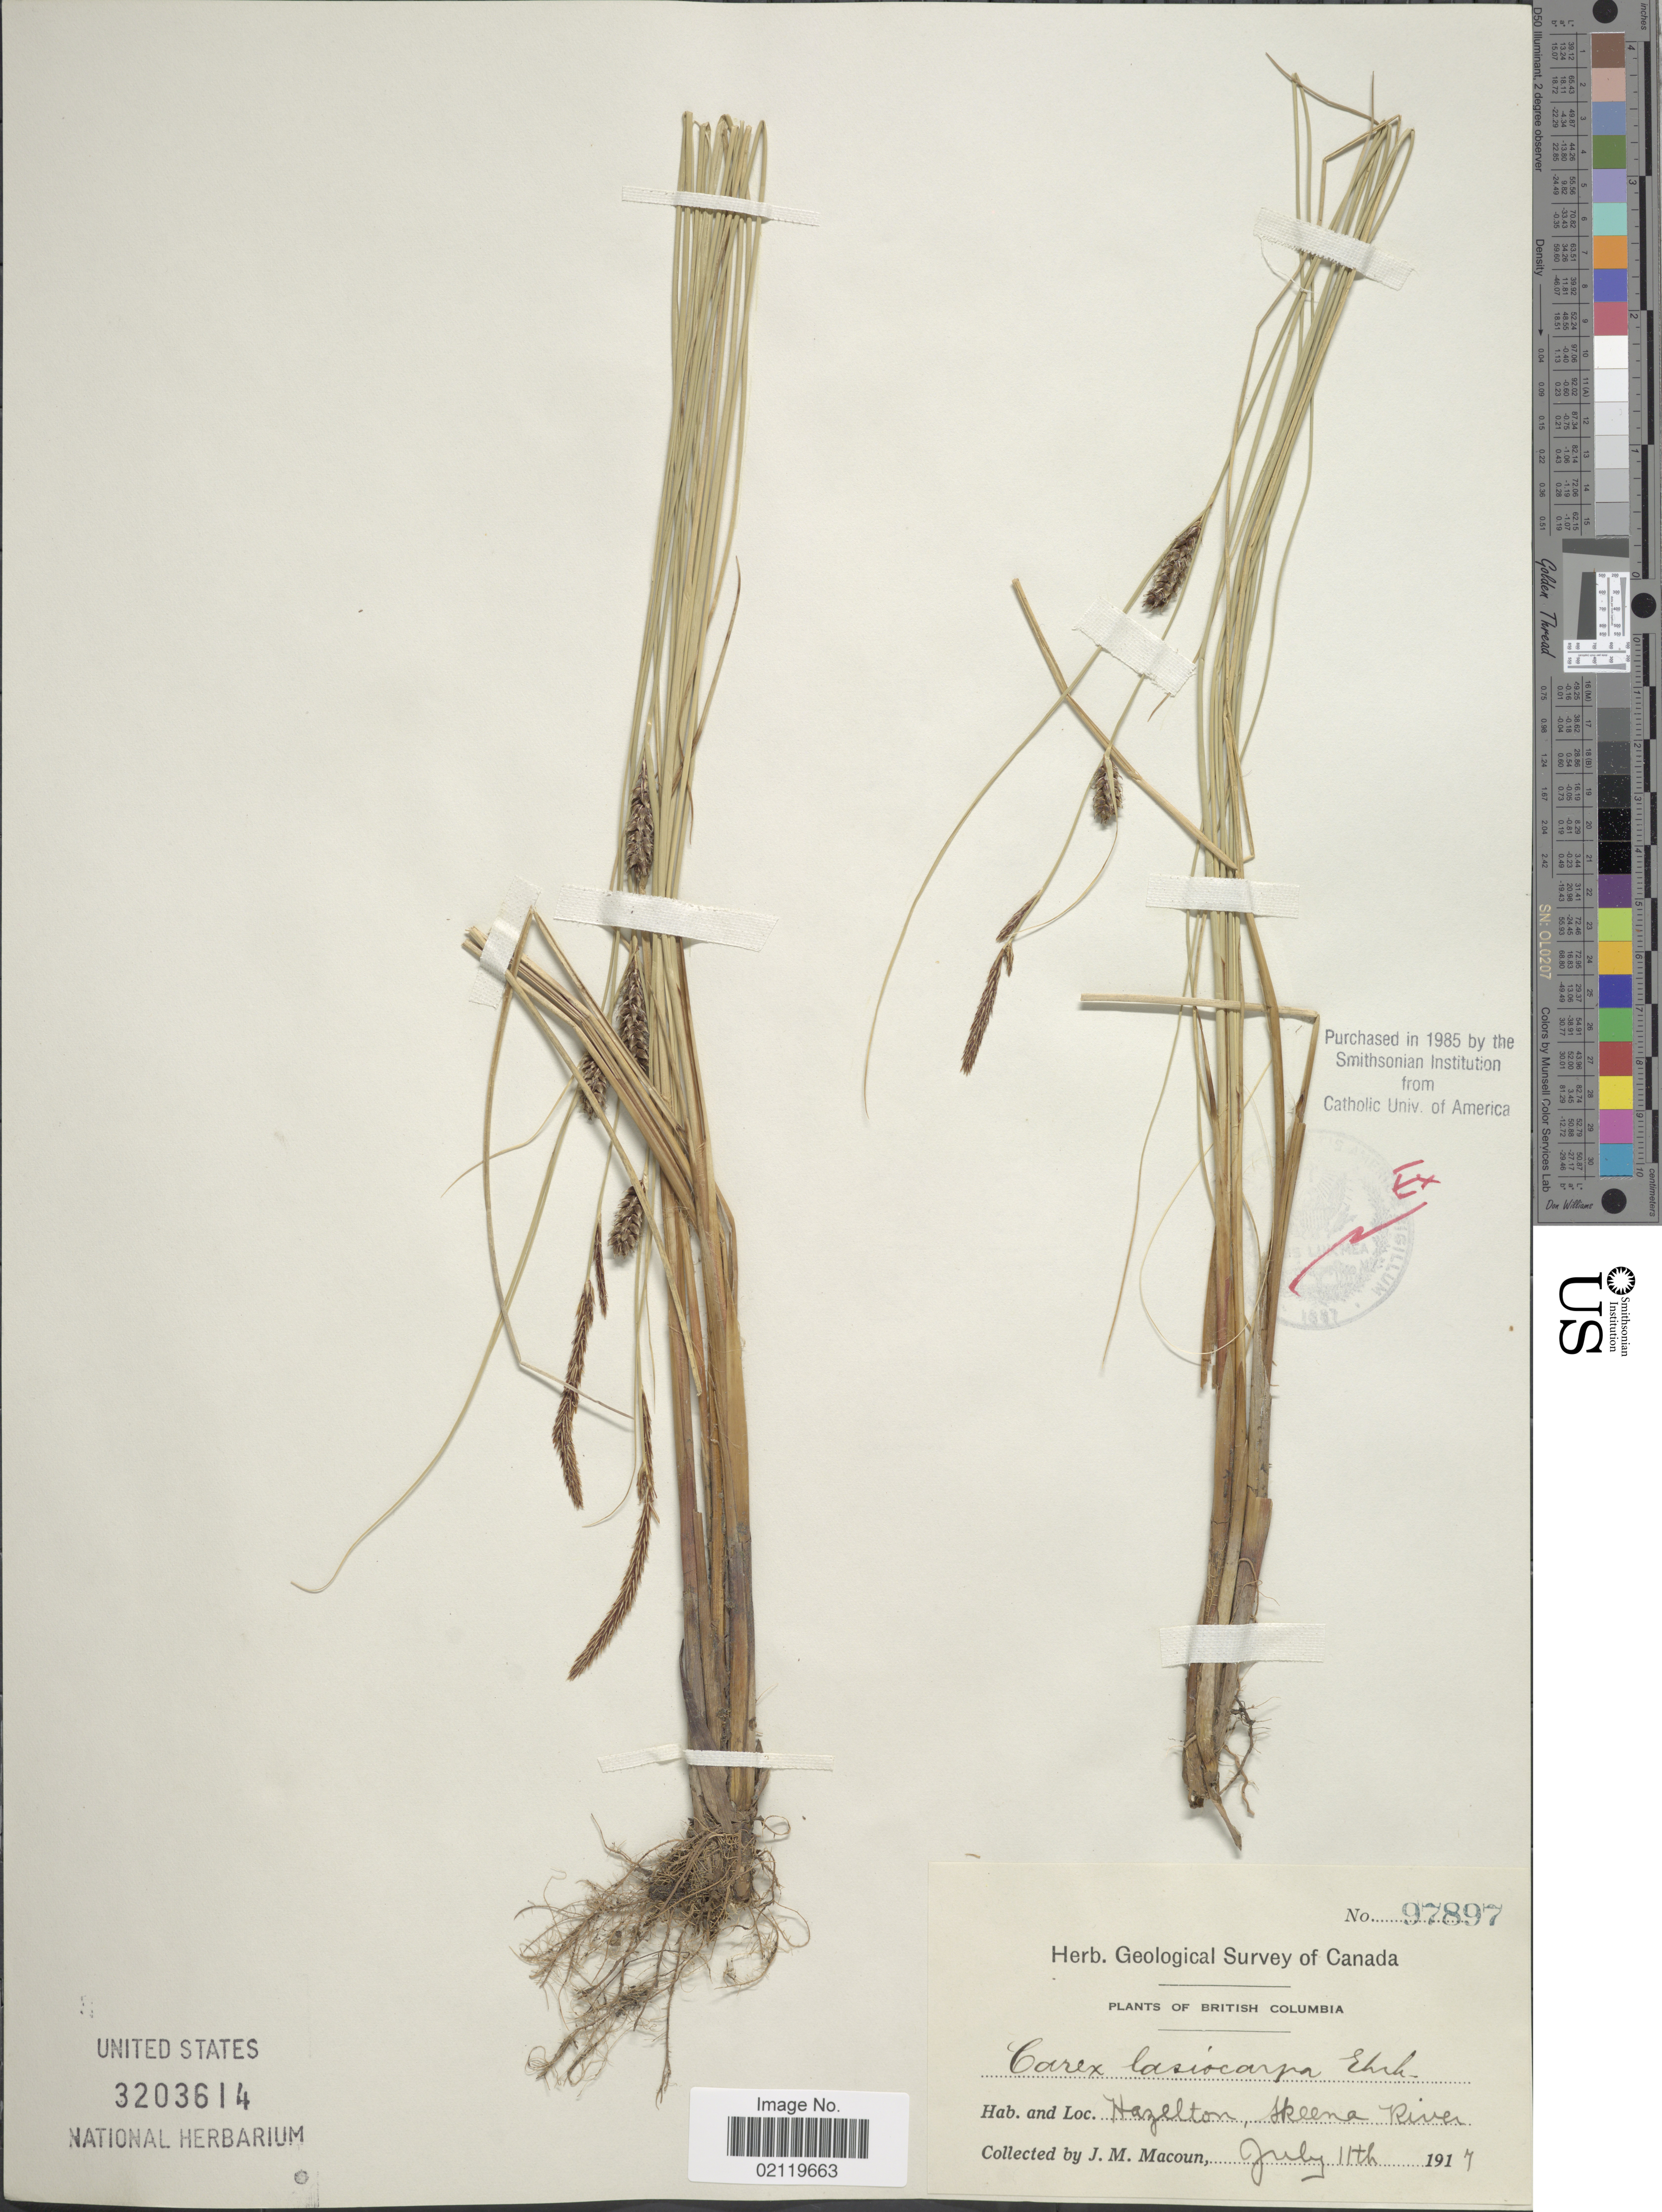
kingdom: Plantae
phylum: Tracheophyta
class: Liliopsida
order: Poales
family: Cyperaceae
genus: Carex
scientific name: Carex lasiocarpa var. americana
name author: Fernald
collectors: J. M. Macoun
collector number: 97897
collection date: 1917-07-11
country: Canada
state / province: British Columbia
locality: Hazelton, Skeena River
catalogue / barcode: US 3203614